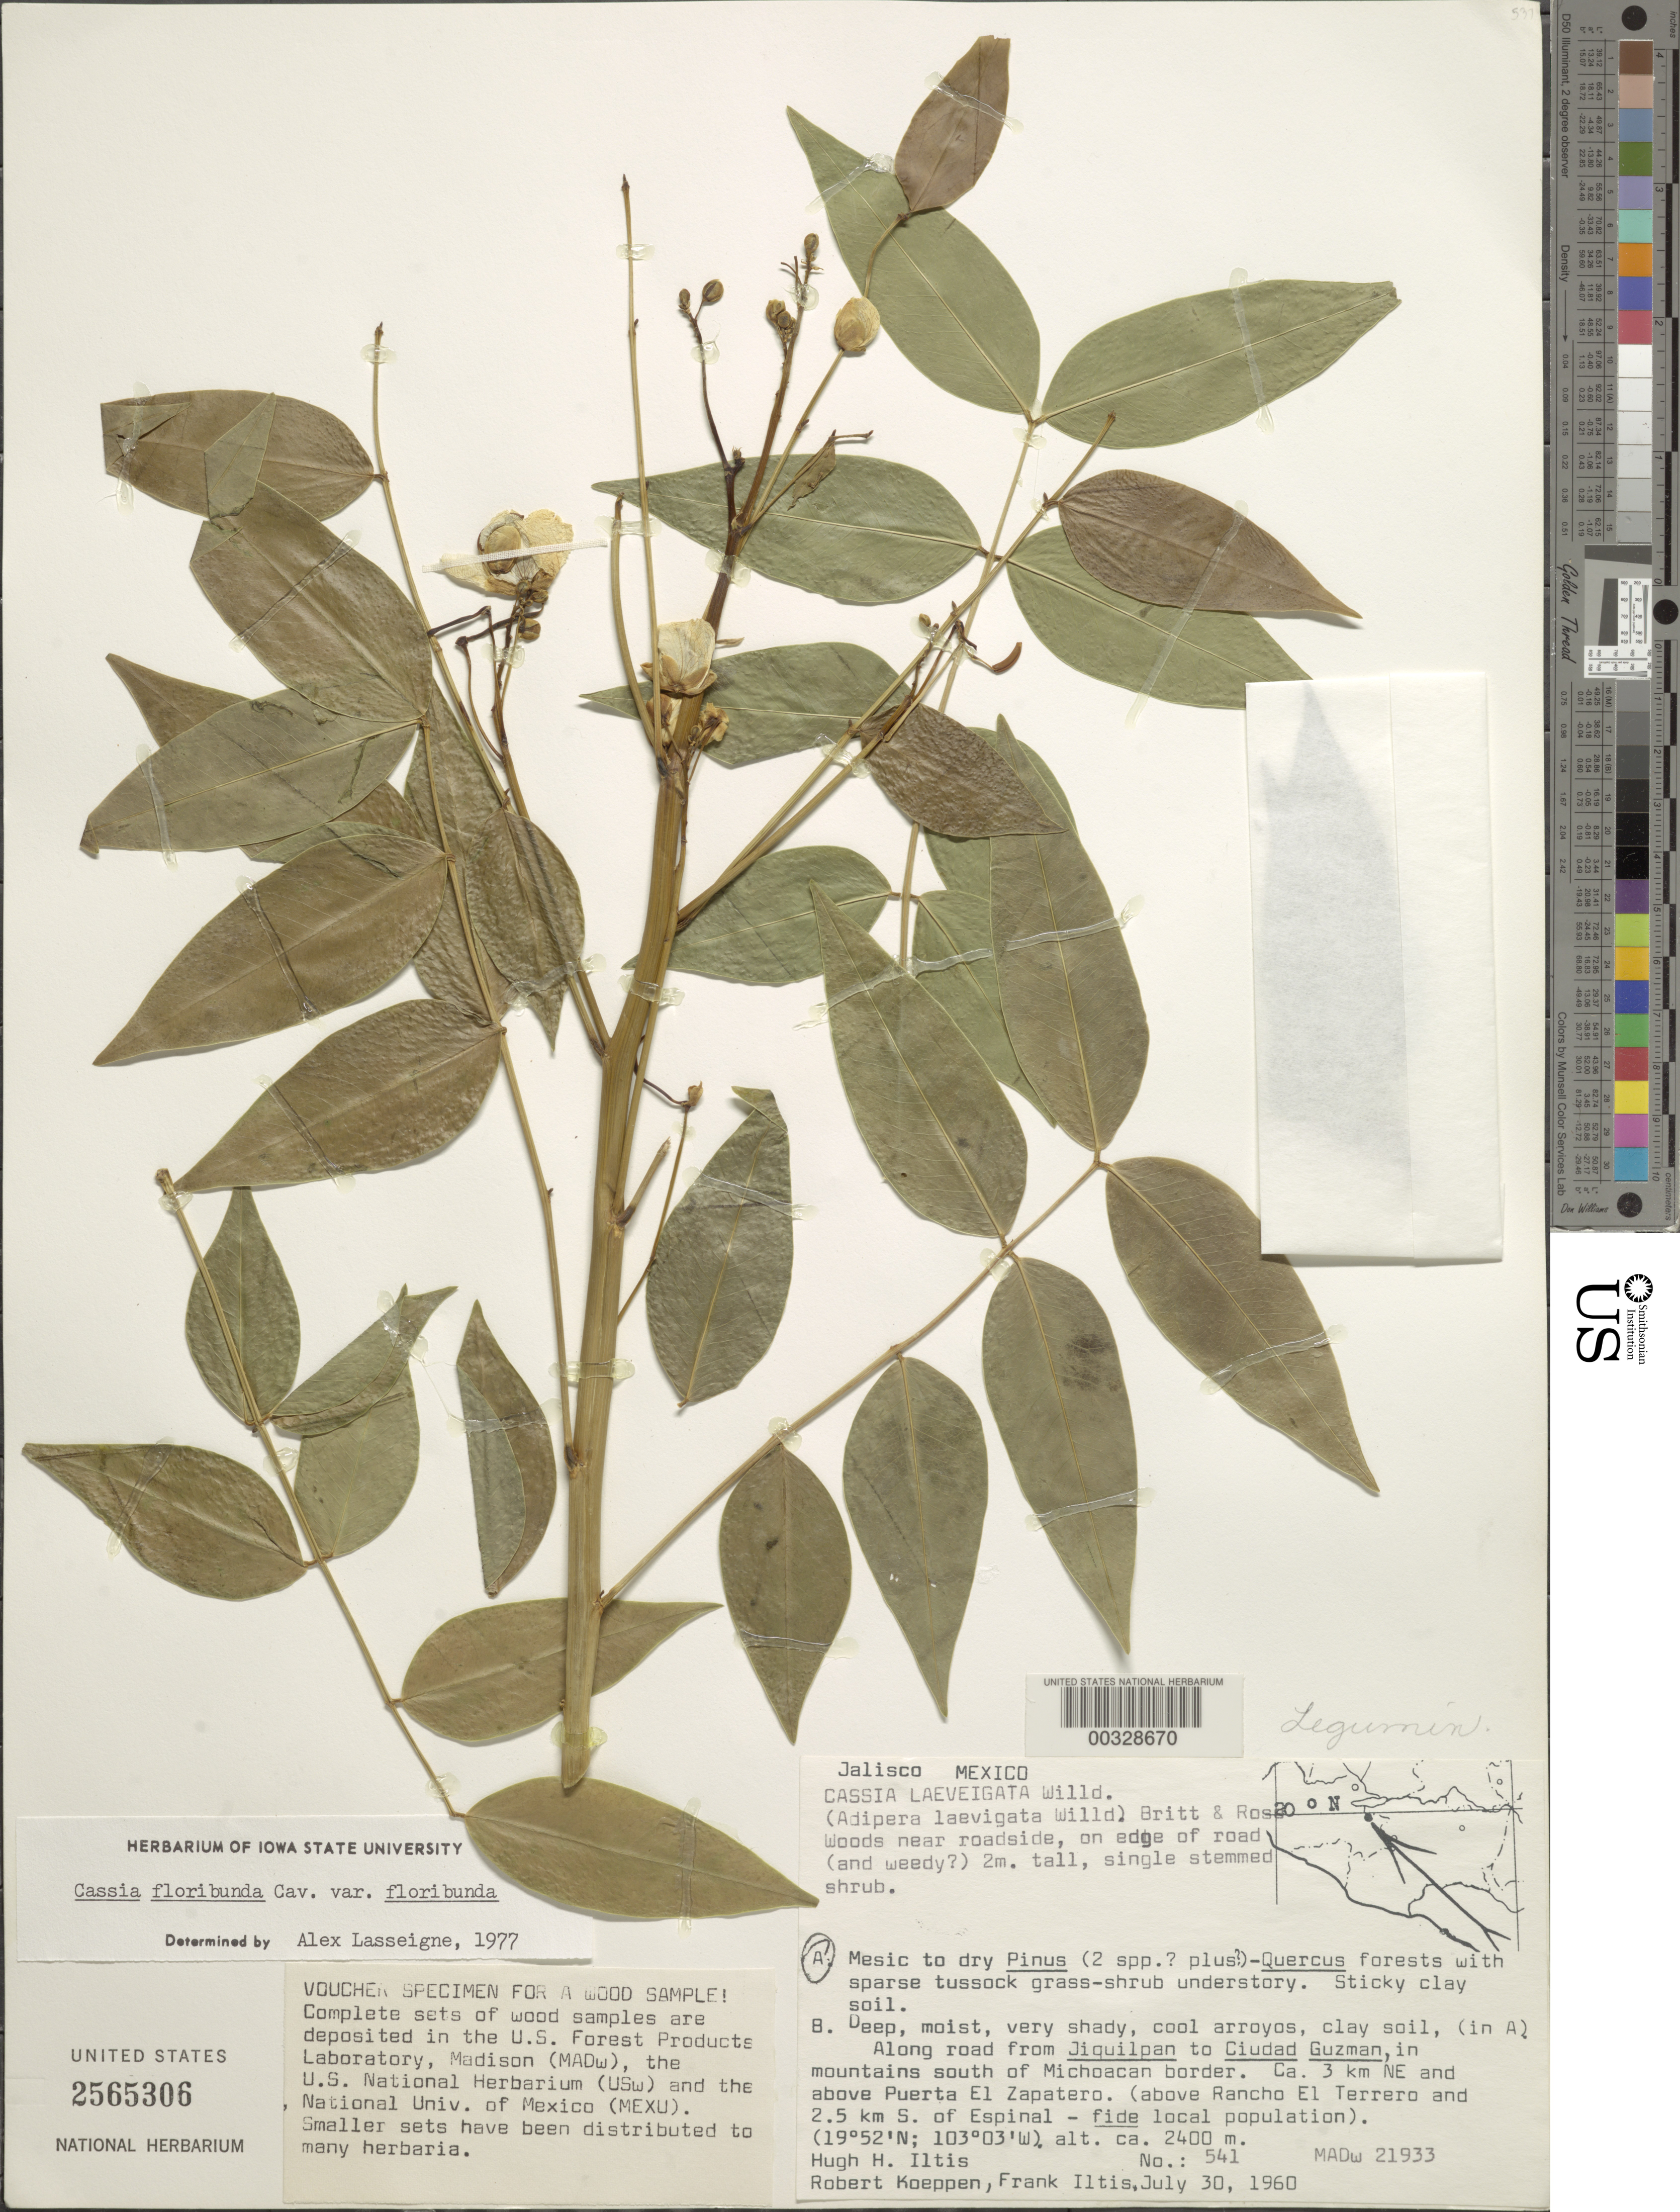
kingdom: Plantae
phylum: Tracheophyta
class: Magnoliopsida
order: Fabales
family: Fabaceae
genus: Senna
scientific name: Senna x floribunda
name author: (Cav.) H.S. Irwin & Barneby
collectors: H. H. Iltis, R. C. Koeppen & F. S. Iltis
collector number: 541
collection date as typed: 30 Jul 1960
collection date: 1960-07-30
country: Mexico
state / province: Jalisco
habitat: Woods near roadside on edge of road; sticky clay soil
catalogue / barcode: US 2565306